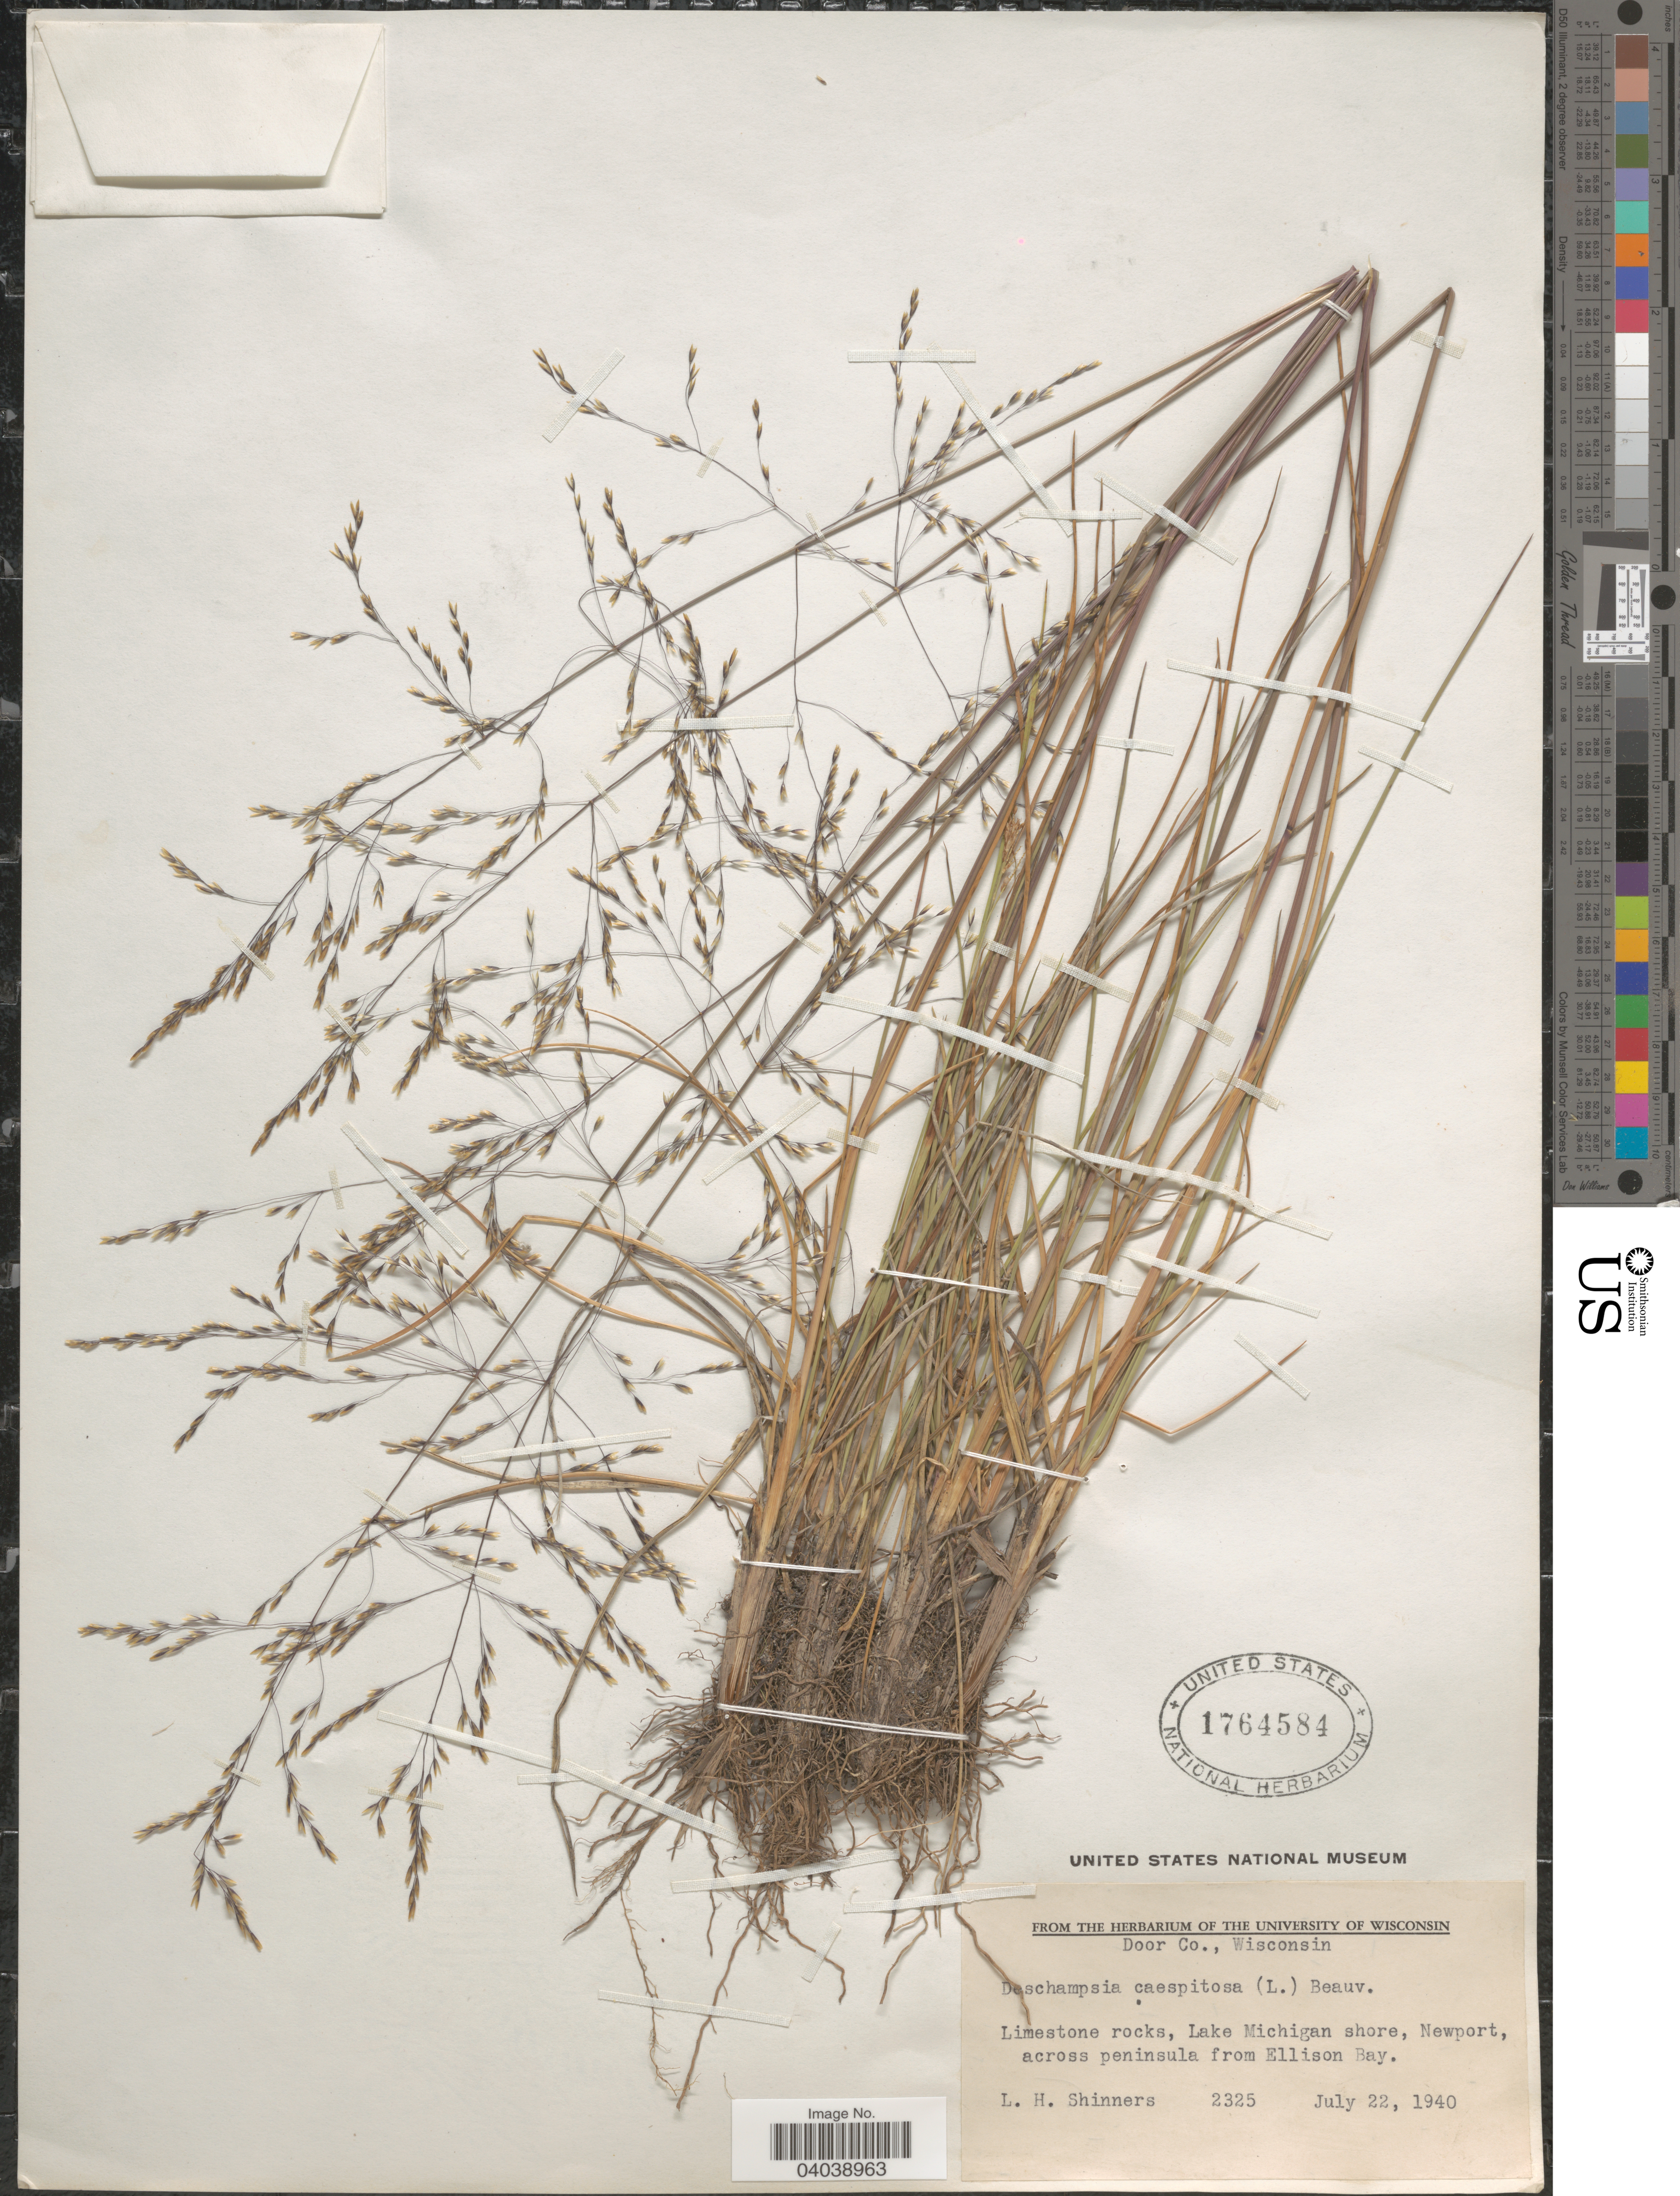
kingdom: Plantae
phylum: Tracheophyta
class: Liliopsida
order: Poales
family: Poaceae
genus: Deschampsia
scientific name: Deschampsia cespitosa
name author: (L.) P. Beauv.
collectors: L. H. Shinners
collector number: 2325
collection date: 1940-07-22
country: United States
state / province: Wisconsin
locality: Door Co. Limestone rocks, Lake Michigan shore, Newport, across peninsula from Ellison Bay.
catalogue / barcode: US 1764584